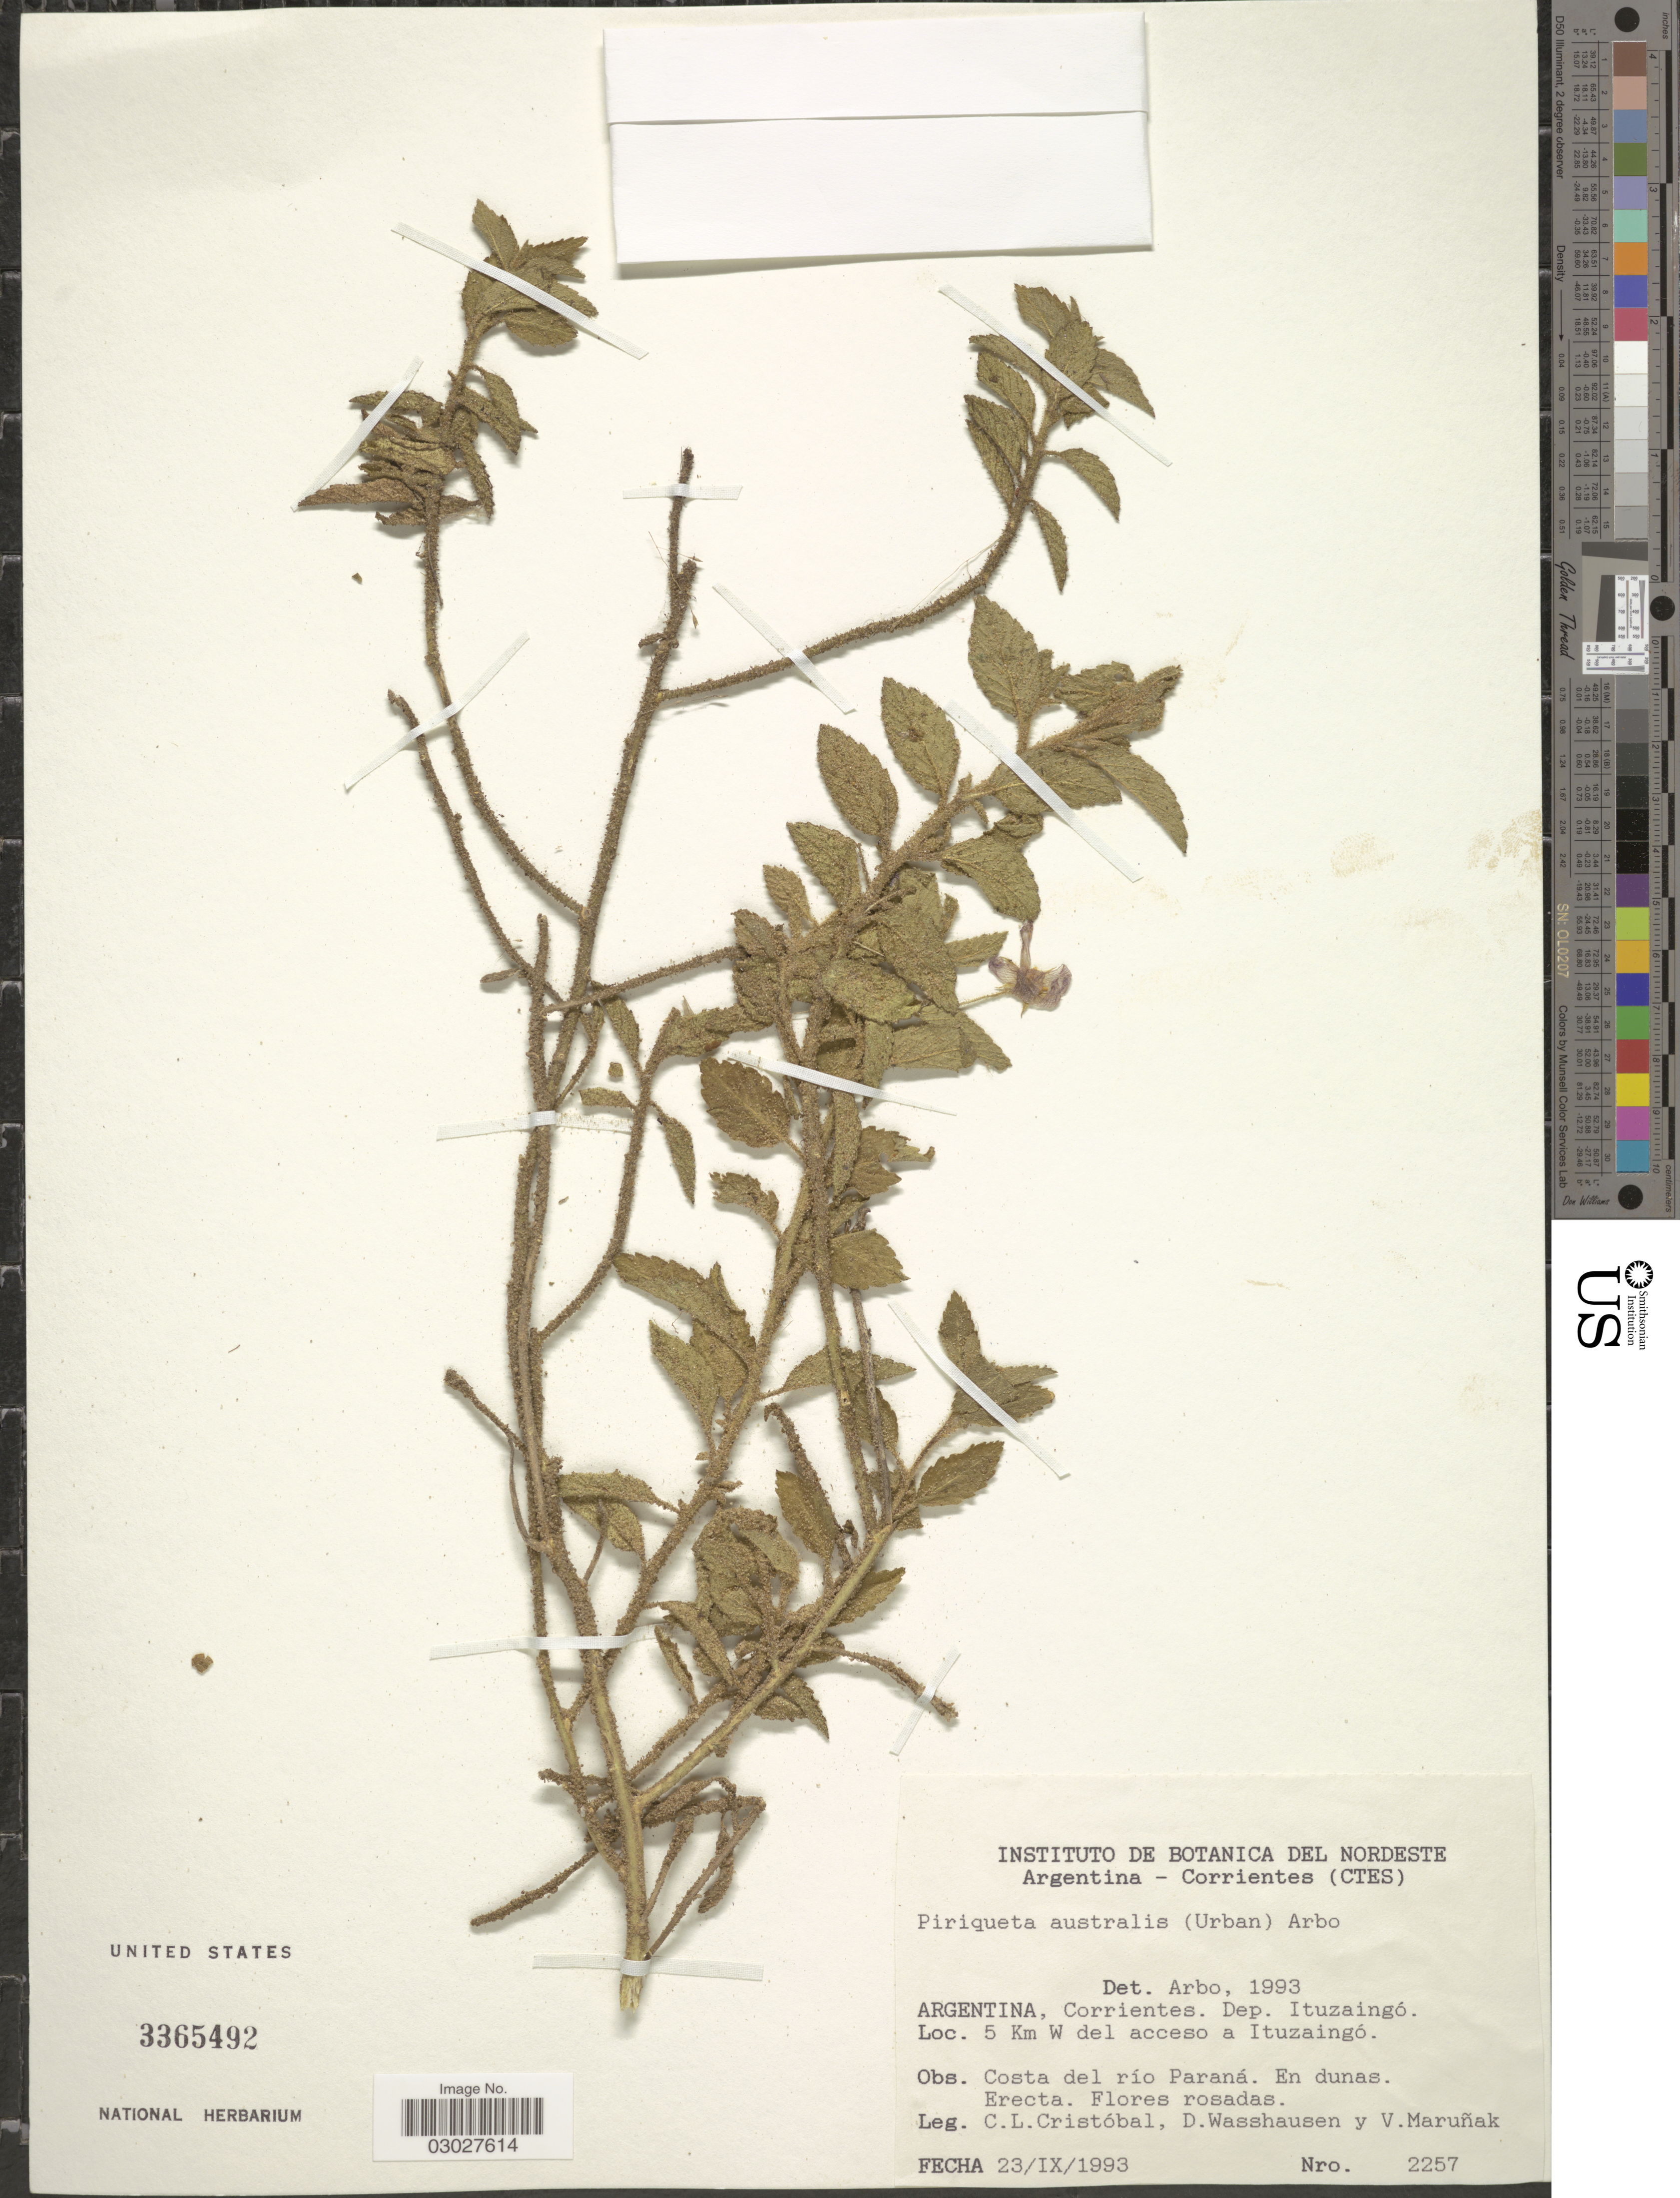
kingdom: Plantae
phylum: Tracheophyta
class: Magnoliopsida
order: Malpighiales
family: Turneraceae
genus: Piriqueta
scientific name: Piriqueta morongii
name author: Rolfe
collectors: C. L. Cristóbal, D. C. Wasshausen & V. Maruñak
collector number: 2257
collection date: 1993-09-23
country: Argentina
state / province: Corrientes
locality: Dep. Ituzaingó. 5 Km W del acceso a Ituzaingó. Costa del río Paraná.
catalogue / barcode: US 3365492